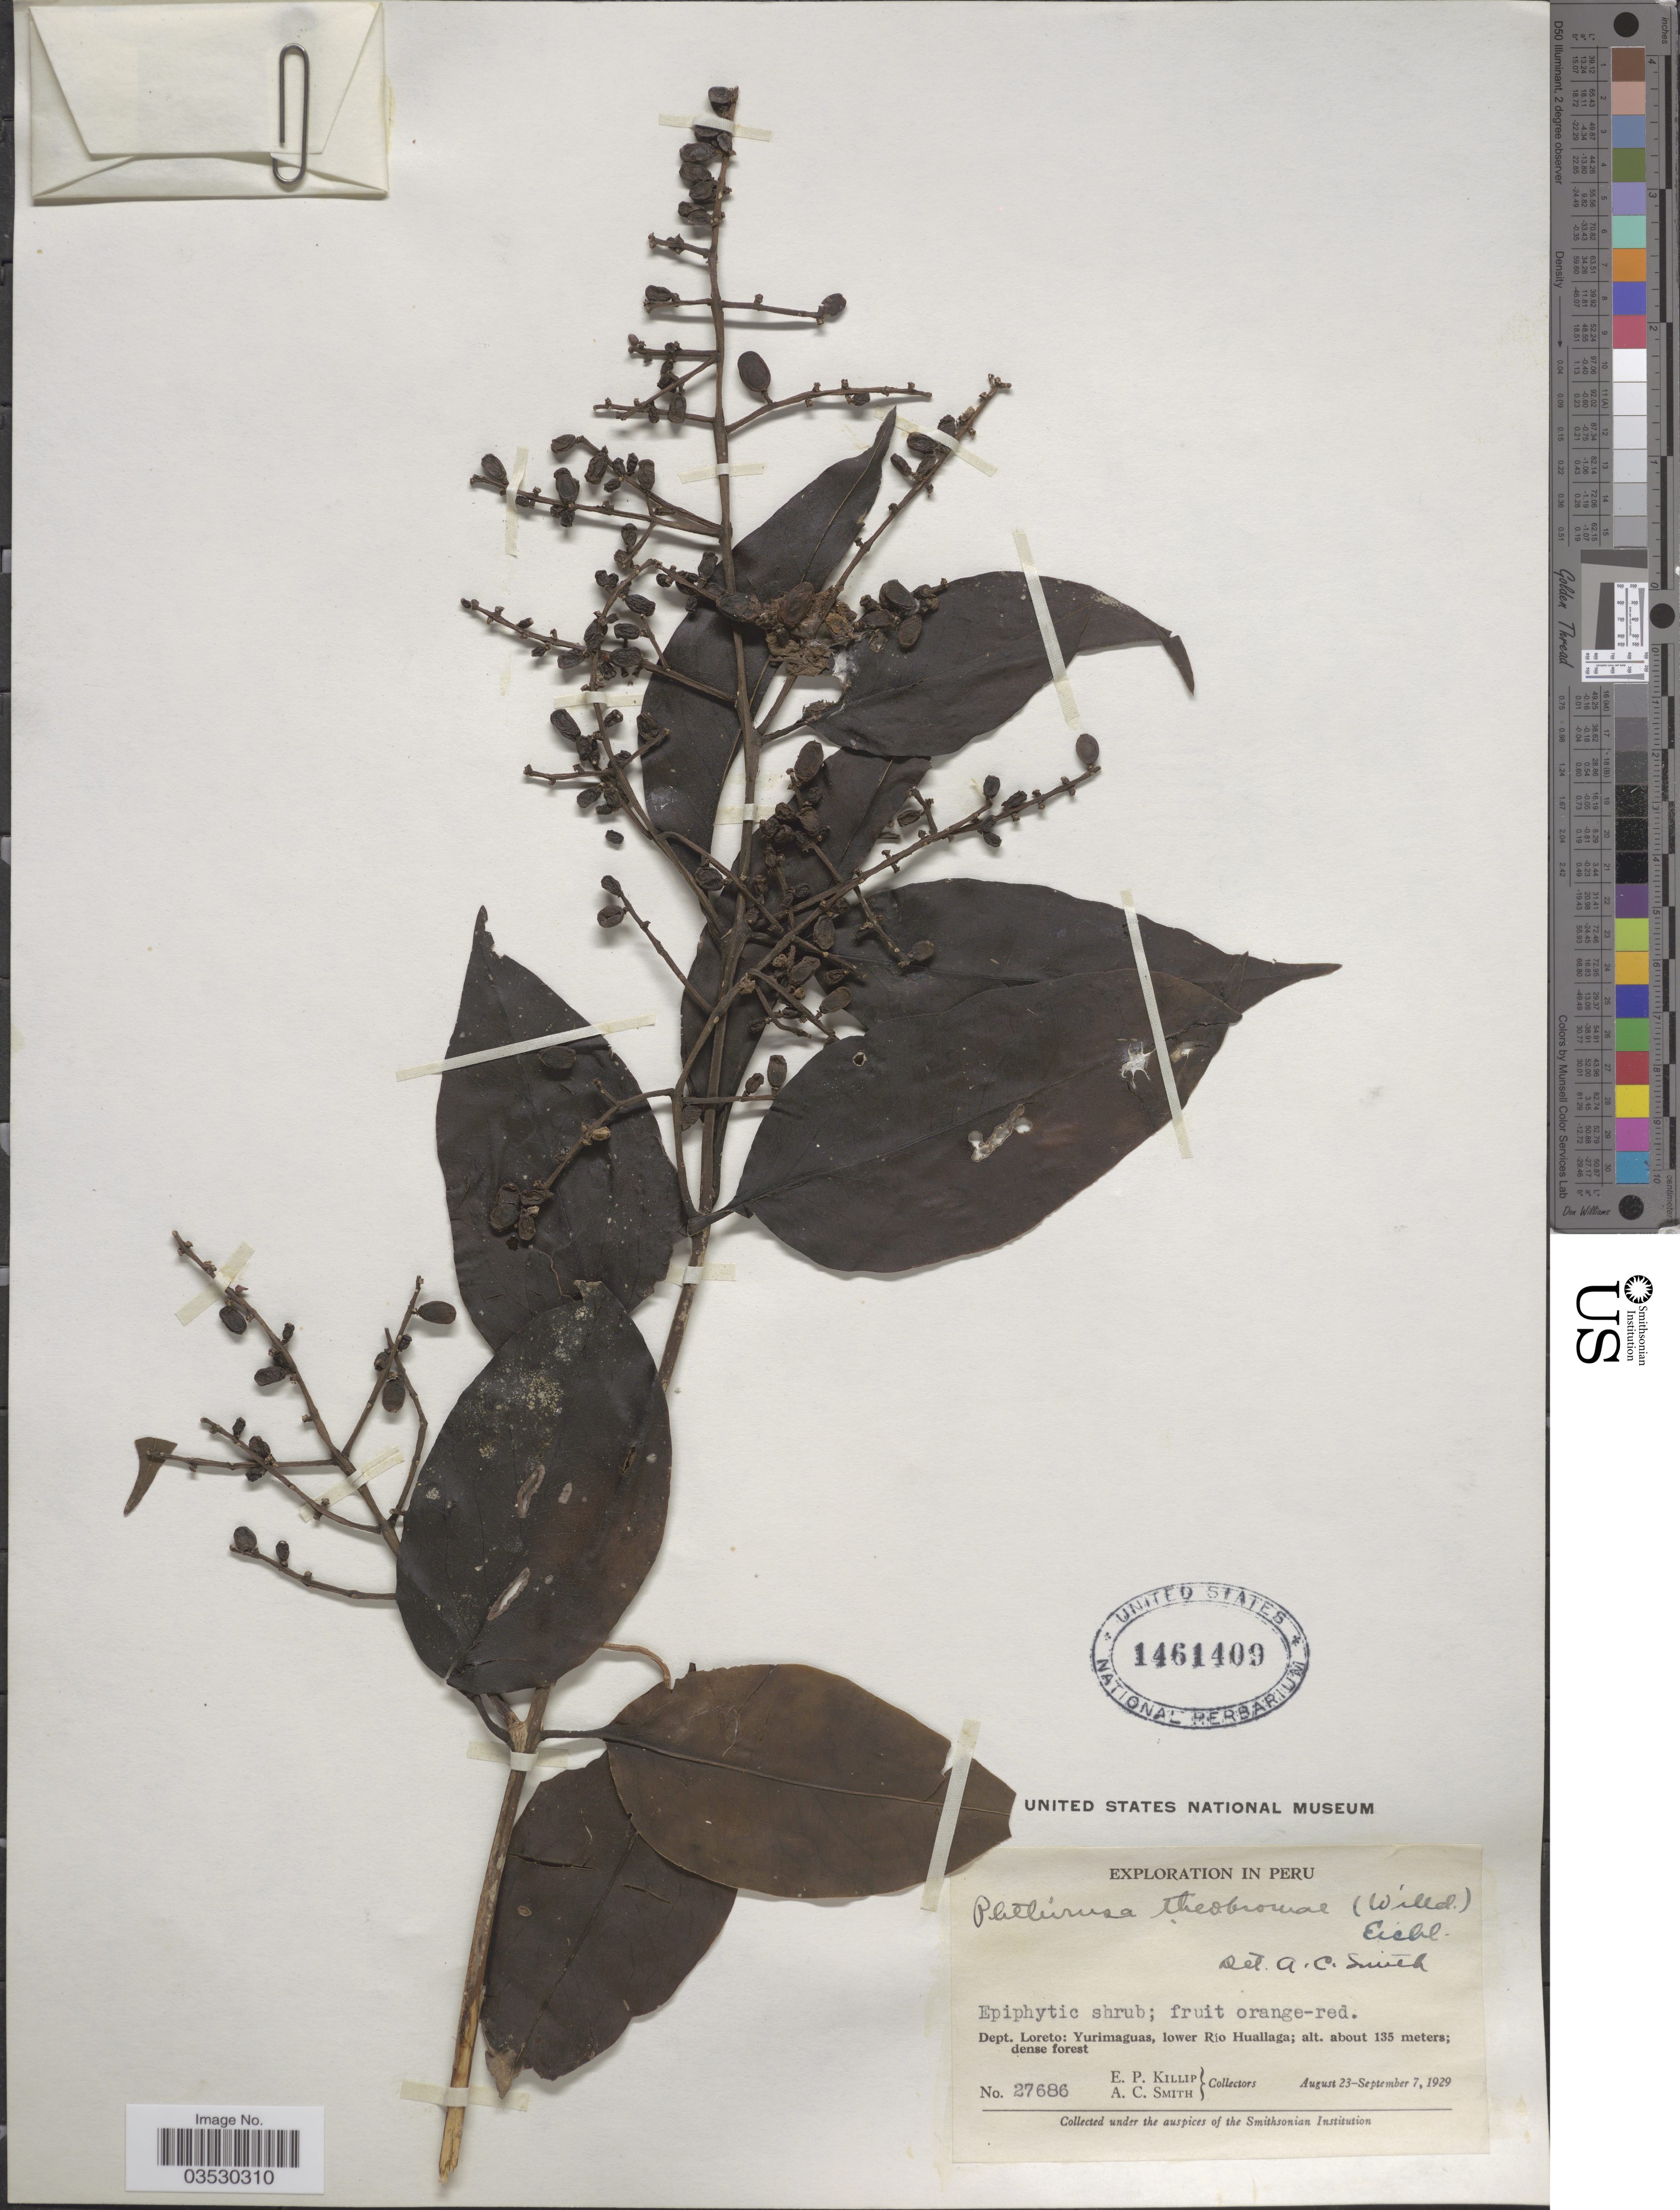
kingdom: Plantae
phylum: Tracheophyta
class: Magnoliopsida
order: Santalales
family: Loranthaceae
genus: Struthanthus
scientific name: Struthanthus aduncus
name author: (G. Mey.) G. Don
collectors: E. P. Killip & A. C. Smith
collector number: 27686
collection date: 1929-08-23/1929-09-07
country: Peru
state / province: Loreto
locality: Dept. Loreto: Yurimaguas, lower Río Huallaga.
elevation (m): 135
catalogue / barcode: US 1461409